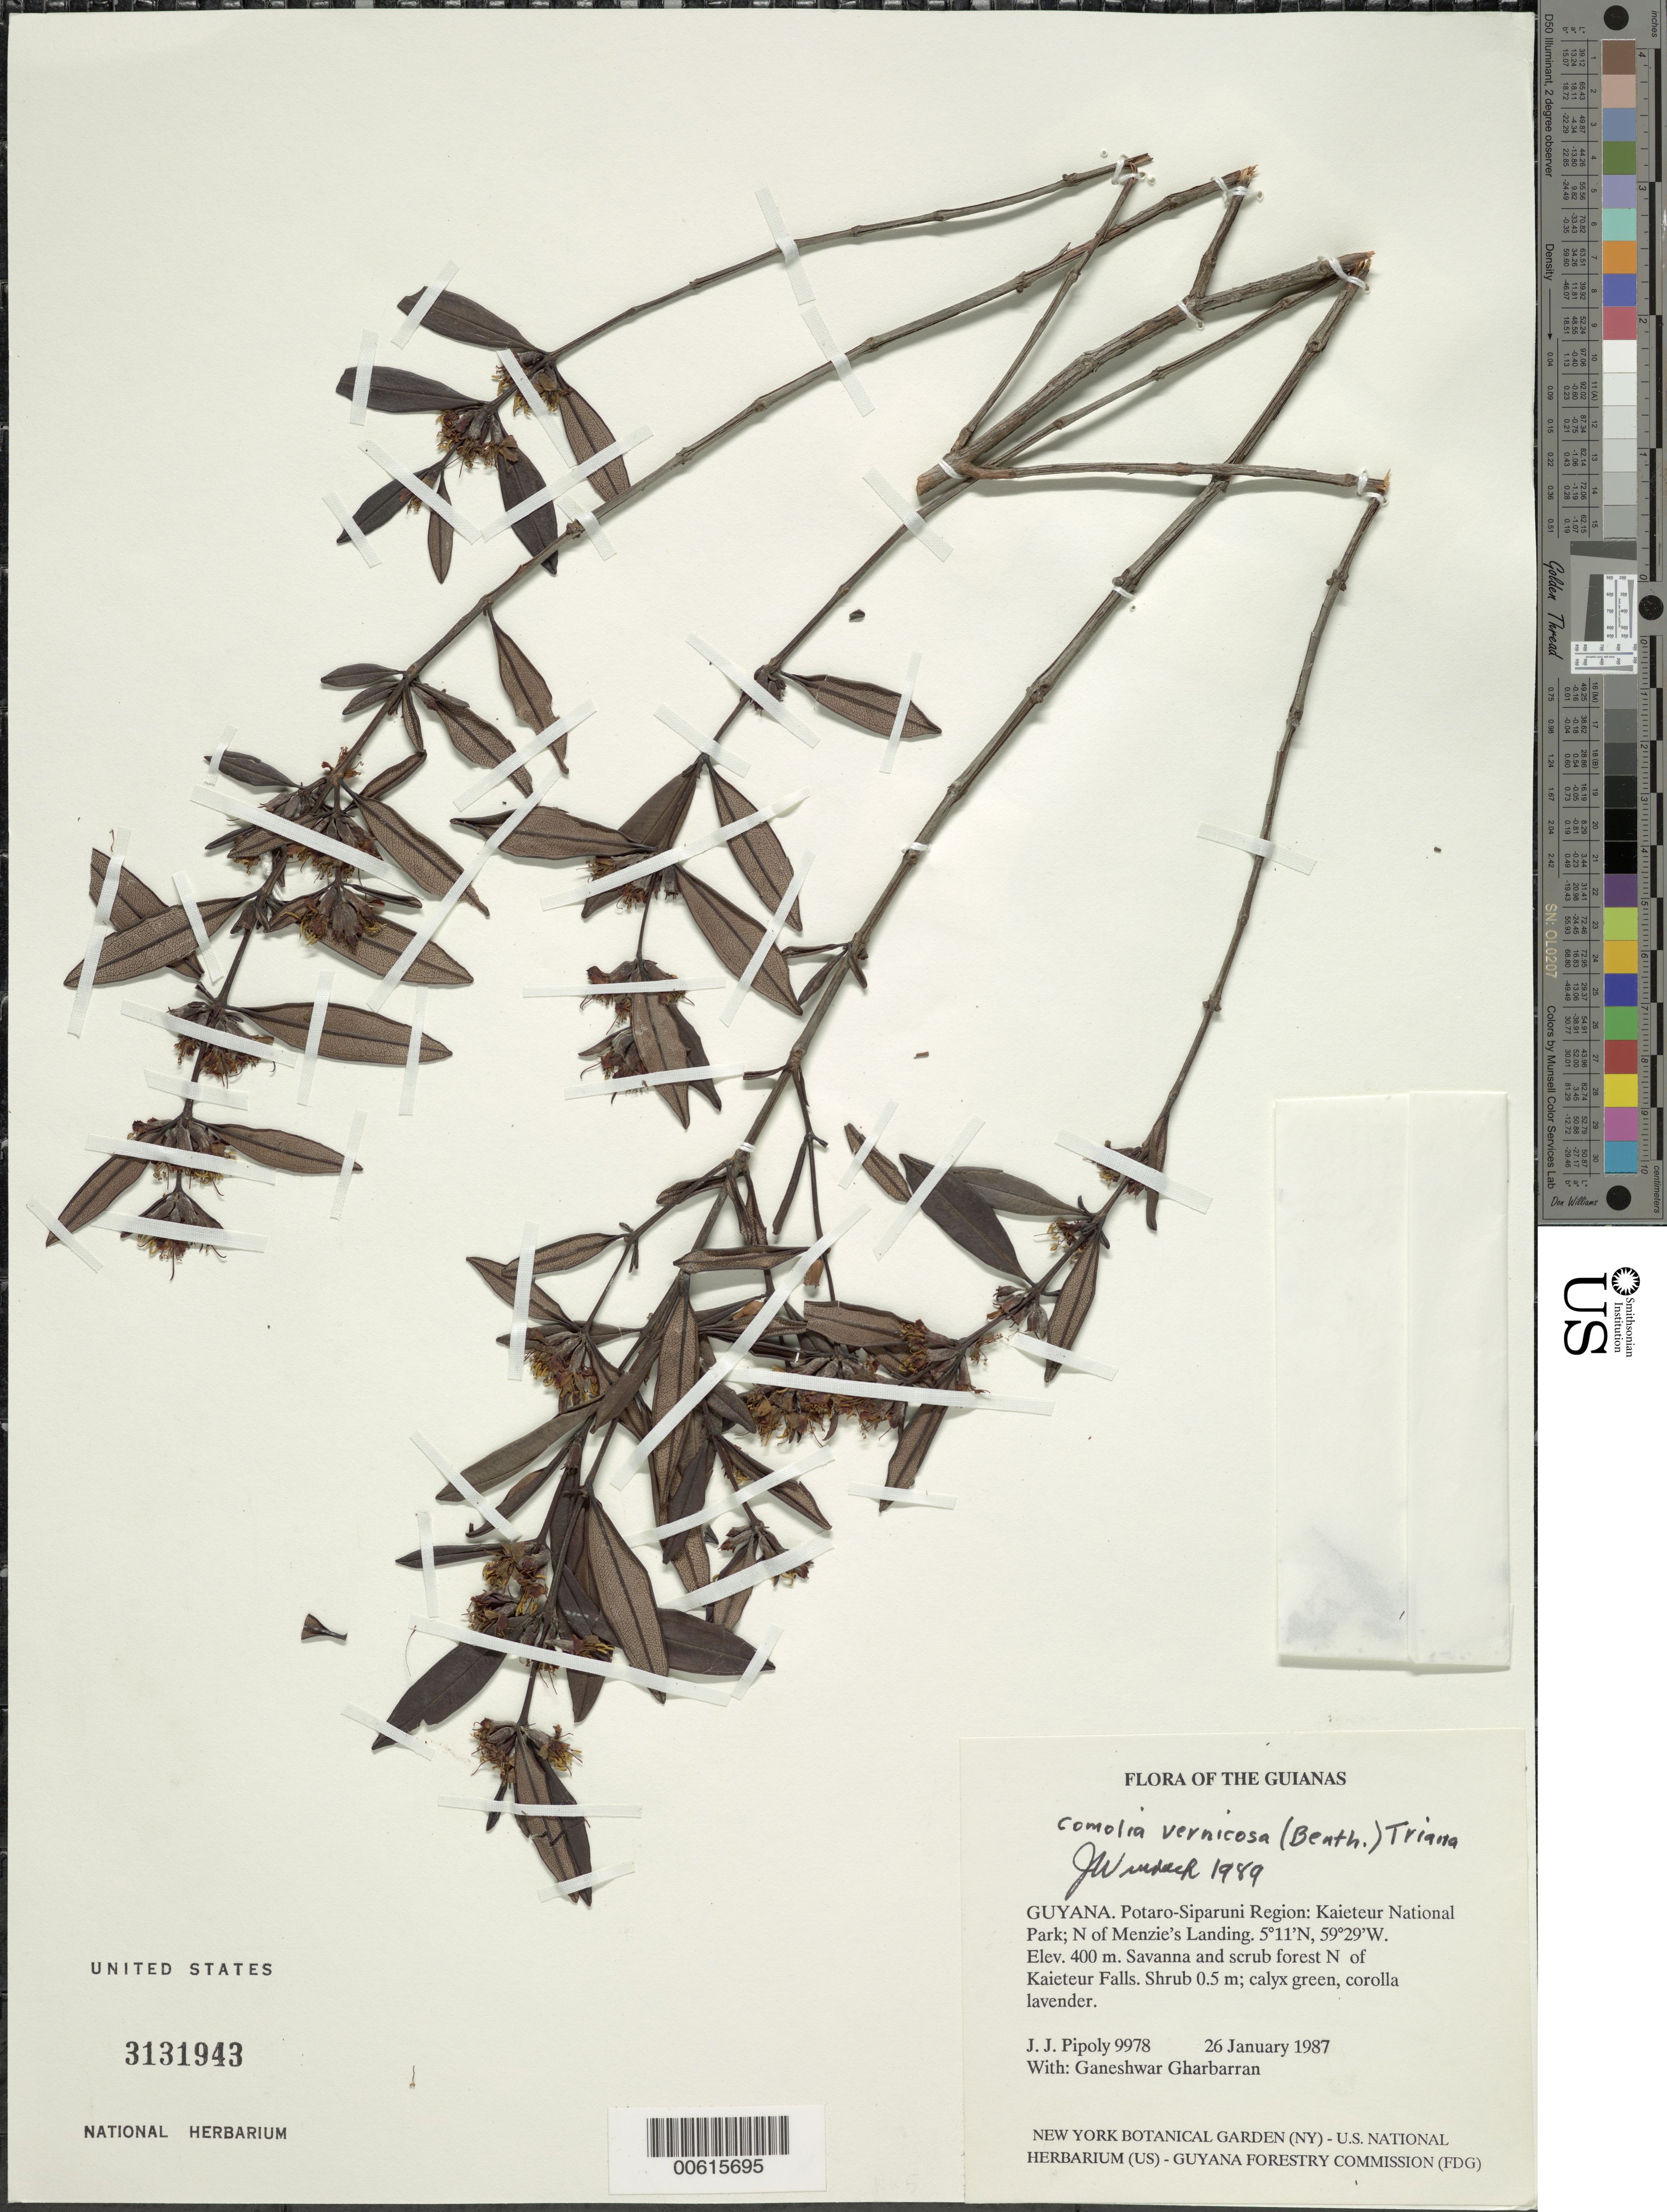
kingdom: Plantae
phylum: Tracheophyta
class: Magnoliopsida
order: Myrtales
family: Melastomataceae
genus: Leiostegia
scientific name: Leiostegia vernicosa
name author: Benth.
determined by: Nunes da Silva, Diego, (RB), Jardim Botanico do Rio de Janeiro - Herbario (BRAZIL)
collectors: J. J. Pipoly & G. Gharbarran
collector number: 9978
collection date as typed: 26 January 1987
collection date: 1987-01-26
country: Guyana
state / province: Potaro-Siparuni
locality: Kaieteur National Park; N of Menzie's Landing and Kaieteur Falls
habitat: Savanna and scrub forest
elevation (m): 400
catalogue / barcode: US 3131943